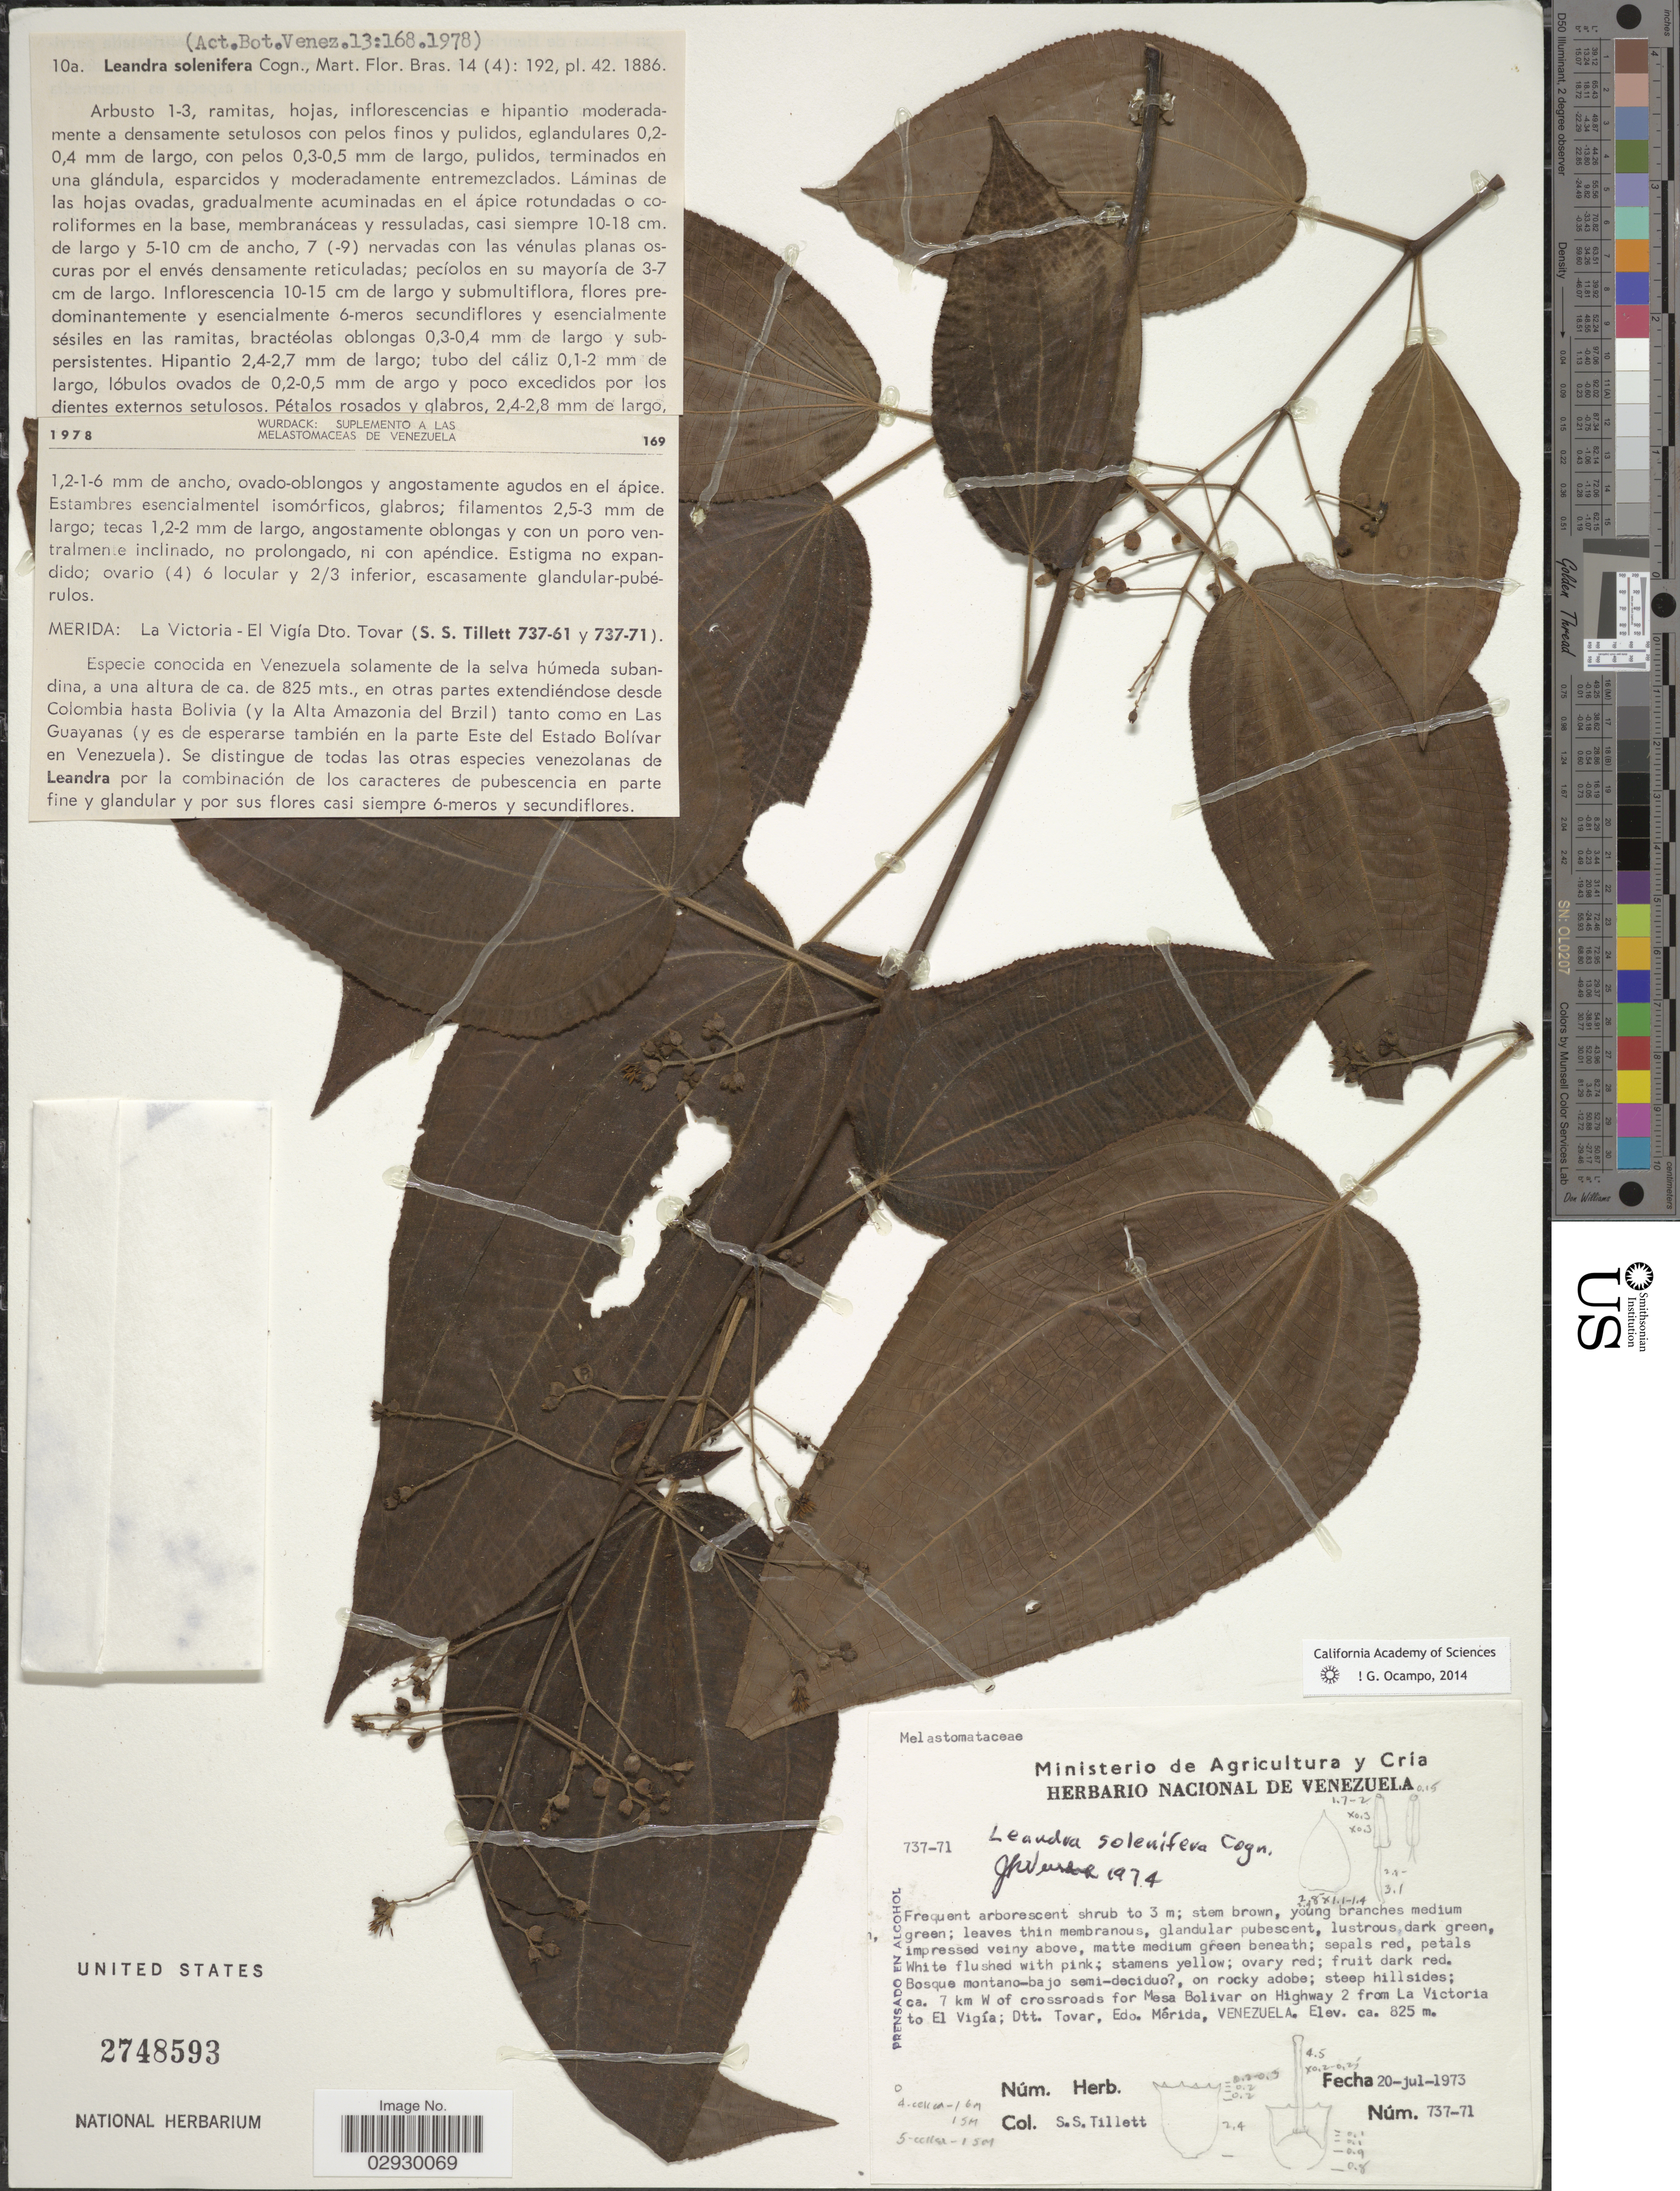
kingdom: Plantae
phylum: Tracheophyta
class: Magnoliopsida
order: Myrtales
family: Melastomataceae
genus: Leandra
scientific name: Leandra solenifera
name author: Cogn.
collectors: S. S. Tillett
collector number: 737-71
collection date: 1973-07-20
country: Venezuela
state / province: Mérida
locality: Ca. 7 km W of crossroads for Mesa Bolivar on Highway 2 from La Victoria to El Vigía; Dtt. Tovar, Edo. Mérida. La Victoria - El Vigía Dto. Tovar.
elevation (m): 825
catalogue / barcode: US 2748593